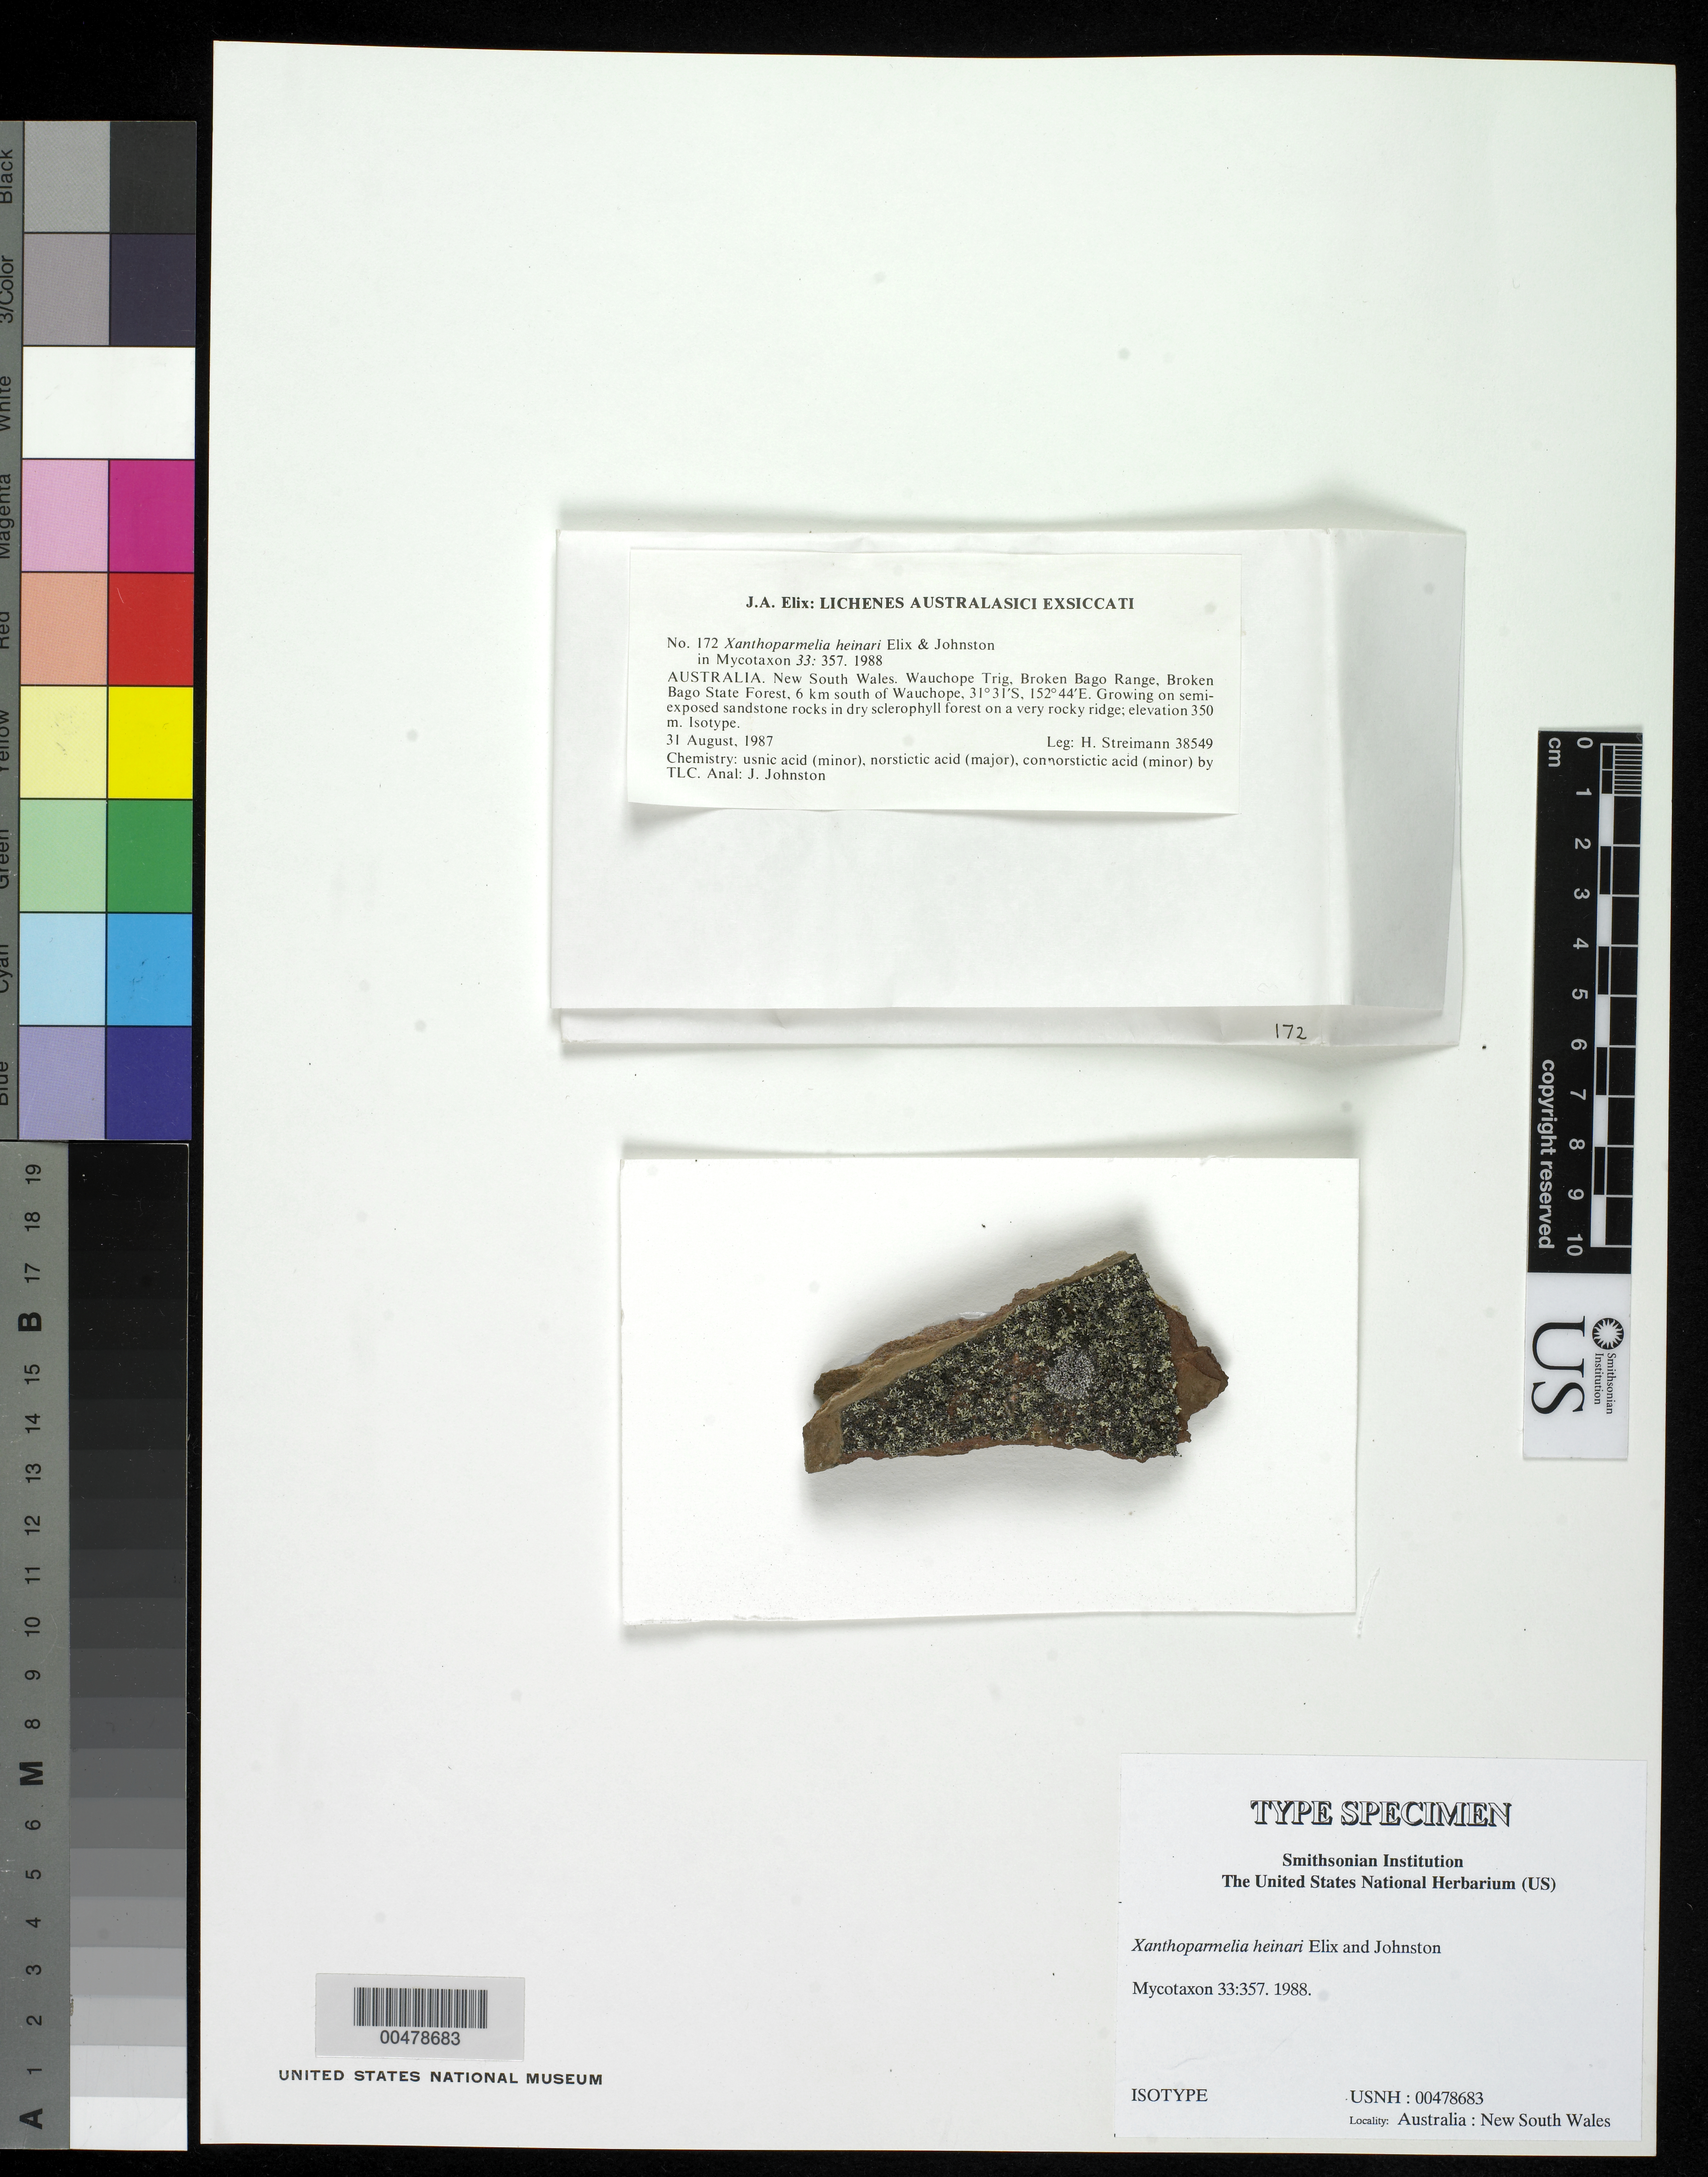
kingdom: Fungi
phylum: Ascomycota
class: Lecanoromycetes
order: Lecanorales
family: Parmeliaceae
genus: Xanthoparmelia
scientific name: Xanthoparmelia heinari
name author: Elix & J. Johnst.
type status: Isotype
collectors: H. Streiman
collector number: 38549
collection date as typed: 31 Aug 1987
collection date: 1987-08-31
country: Australia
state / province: New South Wales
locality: Wauchope Trig., Broken Bago Range, Broken Bago State Forest, 6 km S of Wauchope.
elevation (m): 350